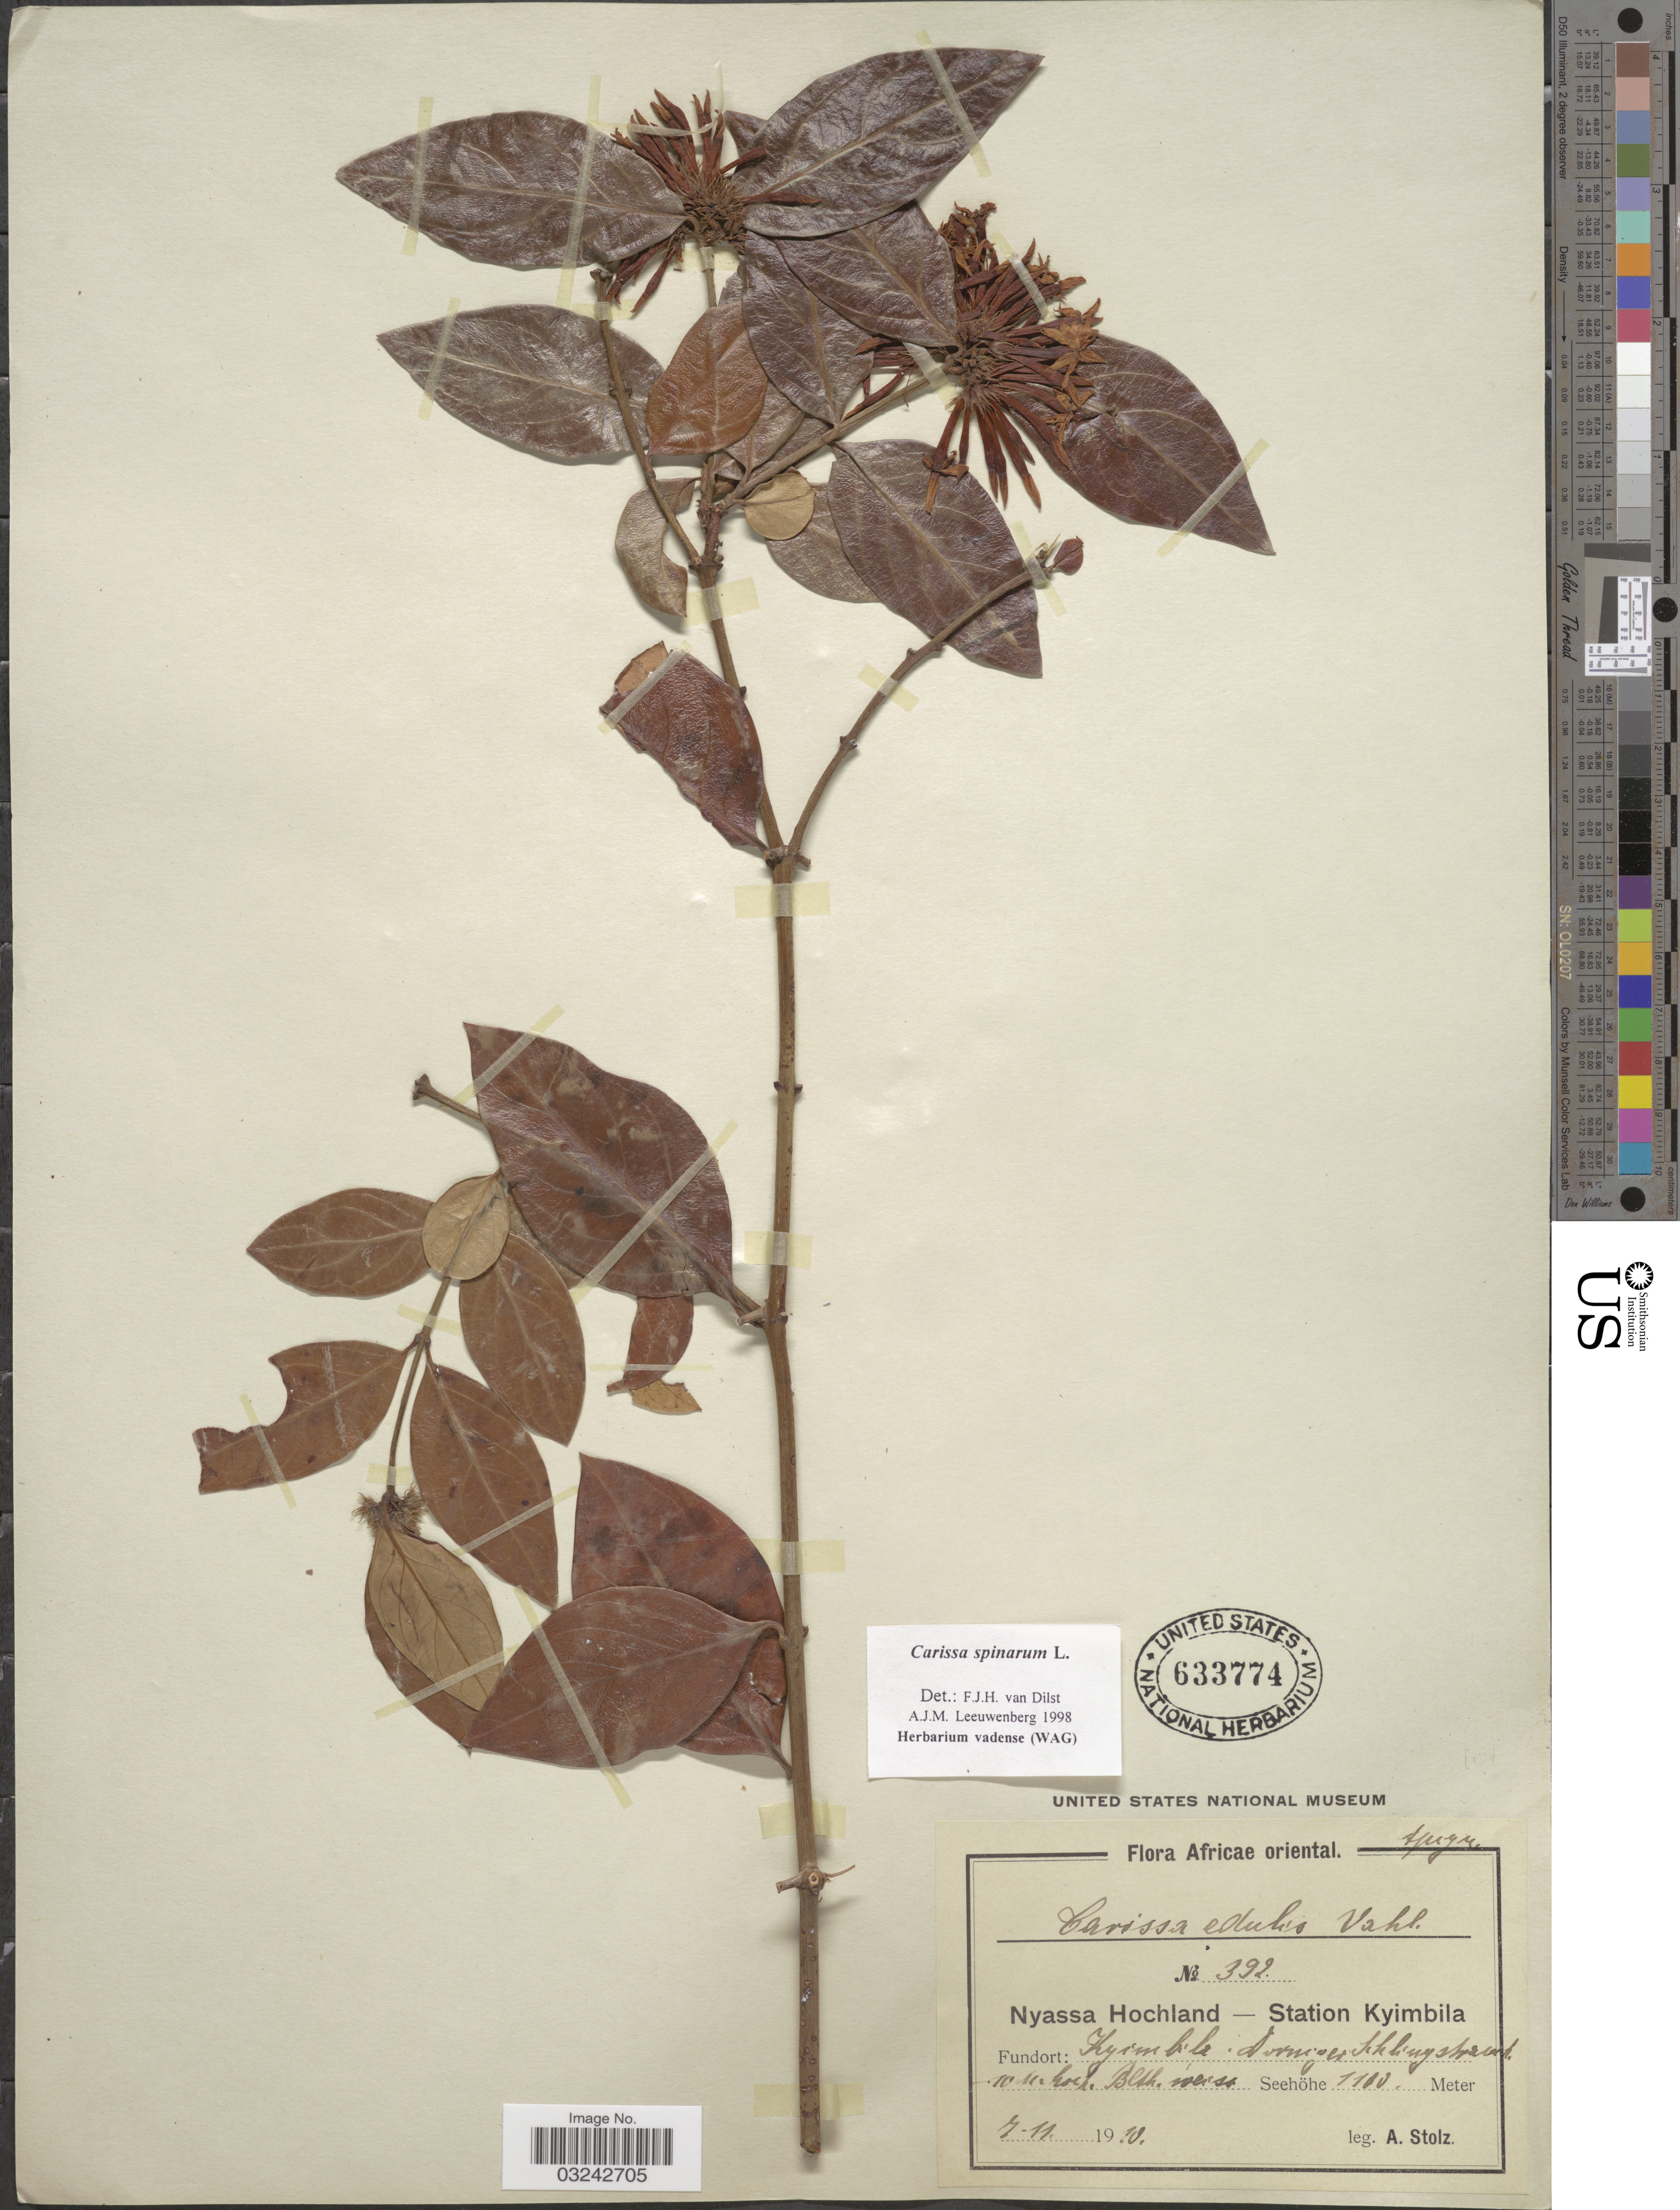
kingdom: Plantae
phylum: Tracheophyta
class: Magnoliopsida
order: Gentianales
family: Apocynaceae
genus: Carissa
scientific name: Carissa spinarum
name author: L.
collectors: A. Stolz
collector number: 392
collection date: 1910-11-07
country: Tanzania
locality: Africae oriental. Nyassa Hochland - Station Kyimbila. Kyimbila. [illegible text]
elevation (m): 1100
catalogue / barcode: US 633774